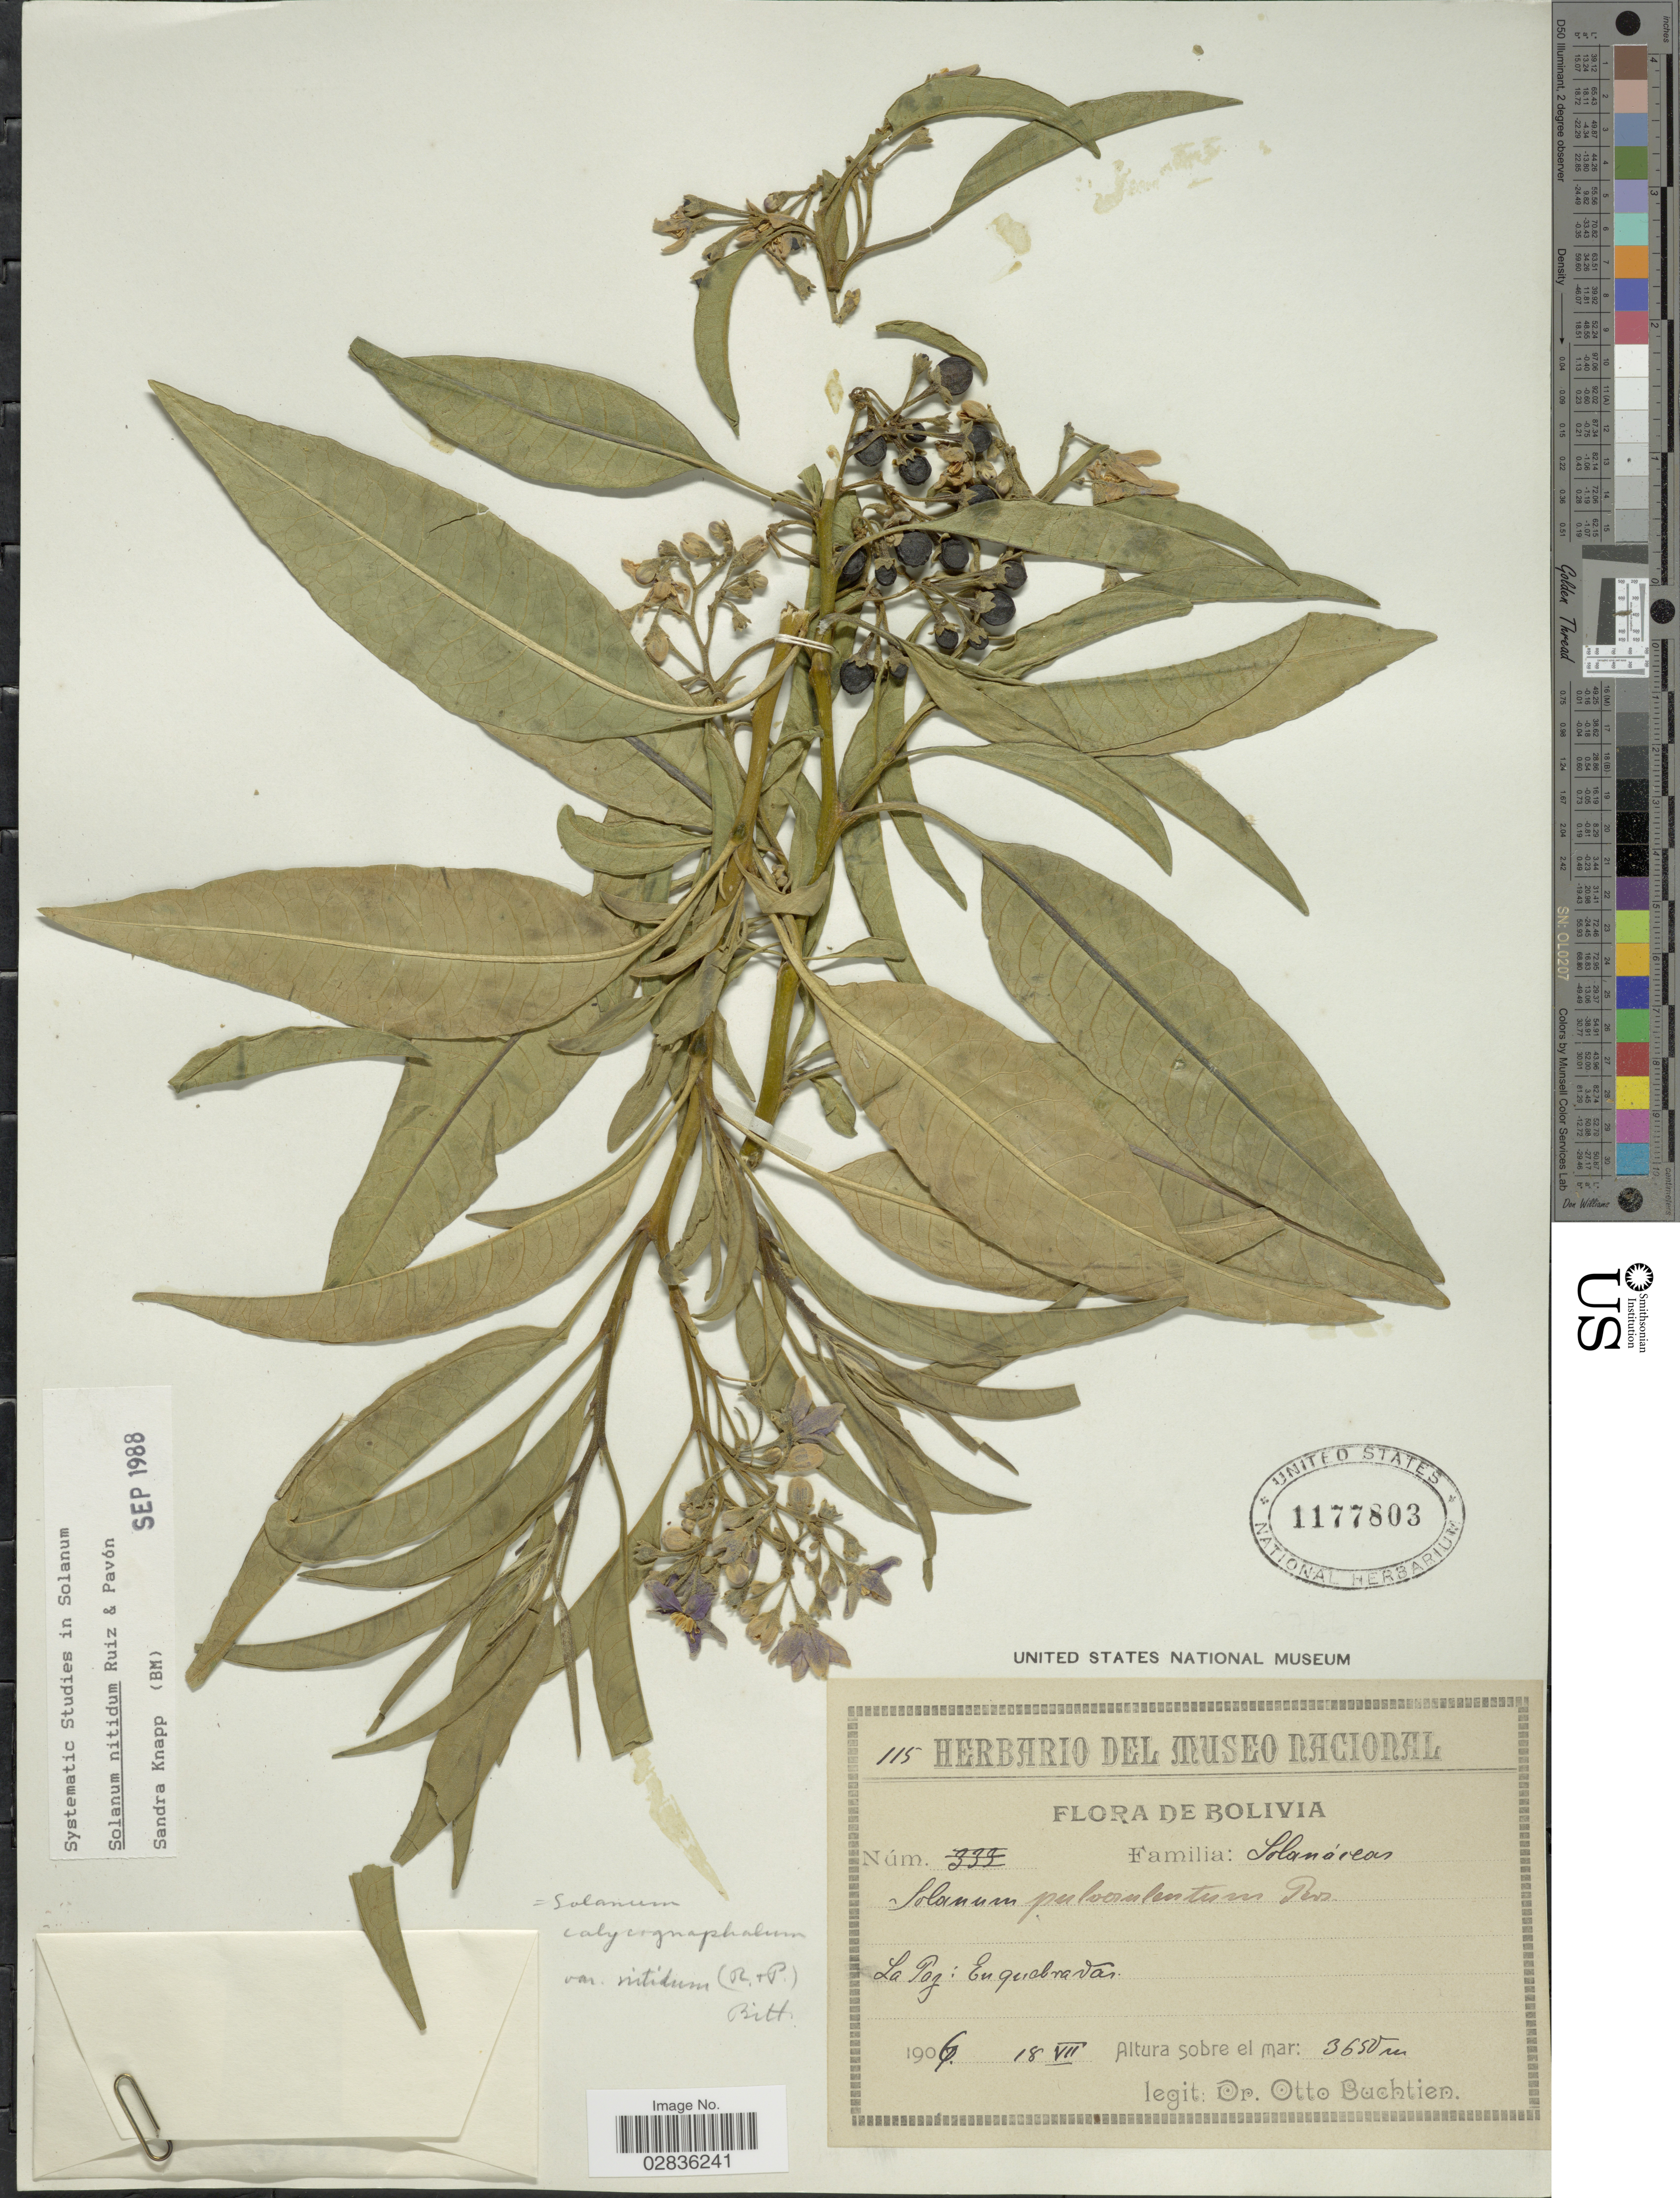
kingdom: Plantae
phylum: Tracheophyta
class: Magnoliopsida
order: Solanales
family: Solanaceae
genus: Solanum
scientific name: Solanum nitidum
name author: Ruiz & Pav.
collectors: O. Buchtien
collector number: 115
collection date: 1906-08-18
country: Bolivia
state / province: La Paz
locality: La Paz: En quebradas.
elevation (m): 3650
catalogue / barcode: US 1177803